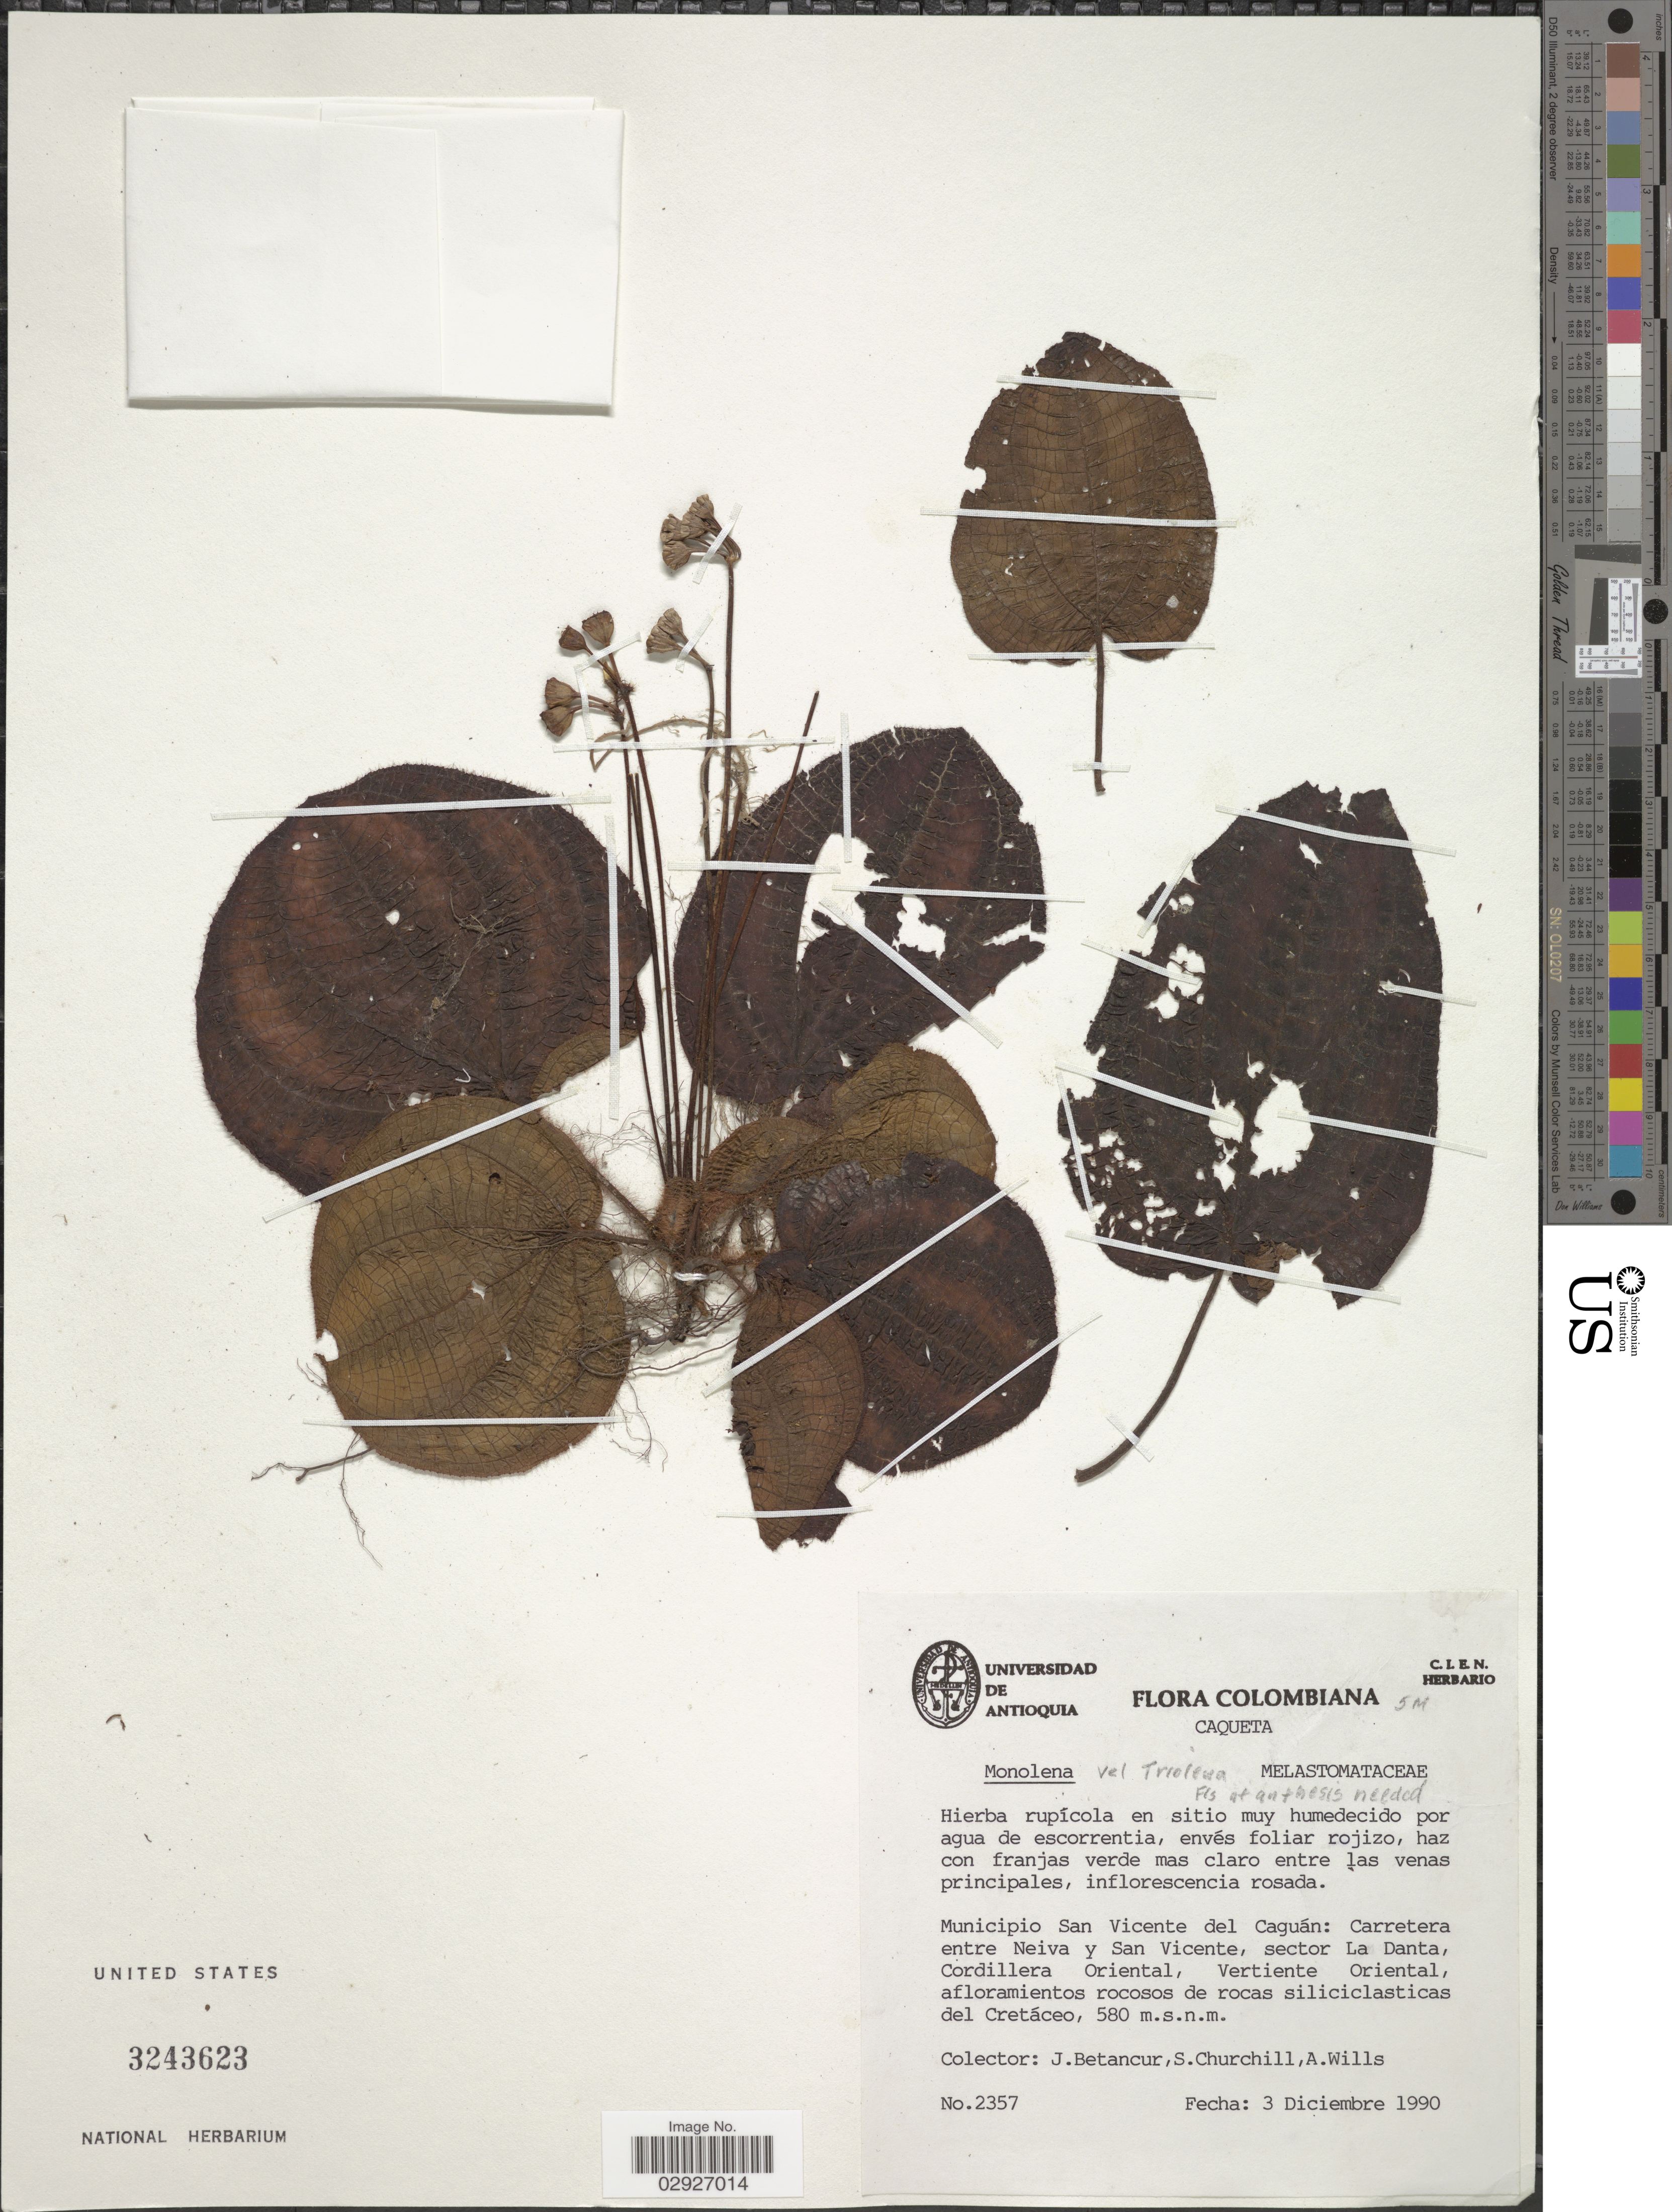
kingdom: Plantae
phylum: Tracheophyta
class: Magnoliopsida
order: Myrtales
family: Melastomataceae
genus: Boyania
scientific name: Boyania colombiana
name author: Humberto Mend.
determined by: Murillo, J. S.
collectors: J. Betancur, S. Churchill & A. Wills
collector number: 2357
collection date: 1990-12-03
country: Colombia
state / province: Caquetá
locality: Municipio San Vicente del Caguán: Carretera entre Neiva y San Vicente, sector La Danta, Cordillera Oriental, Vertiente Oriental, afloramientos rocosos de rocas siliciclasticas del Cretáceo.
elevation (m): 580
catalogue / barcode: US 3243623